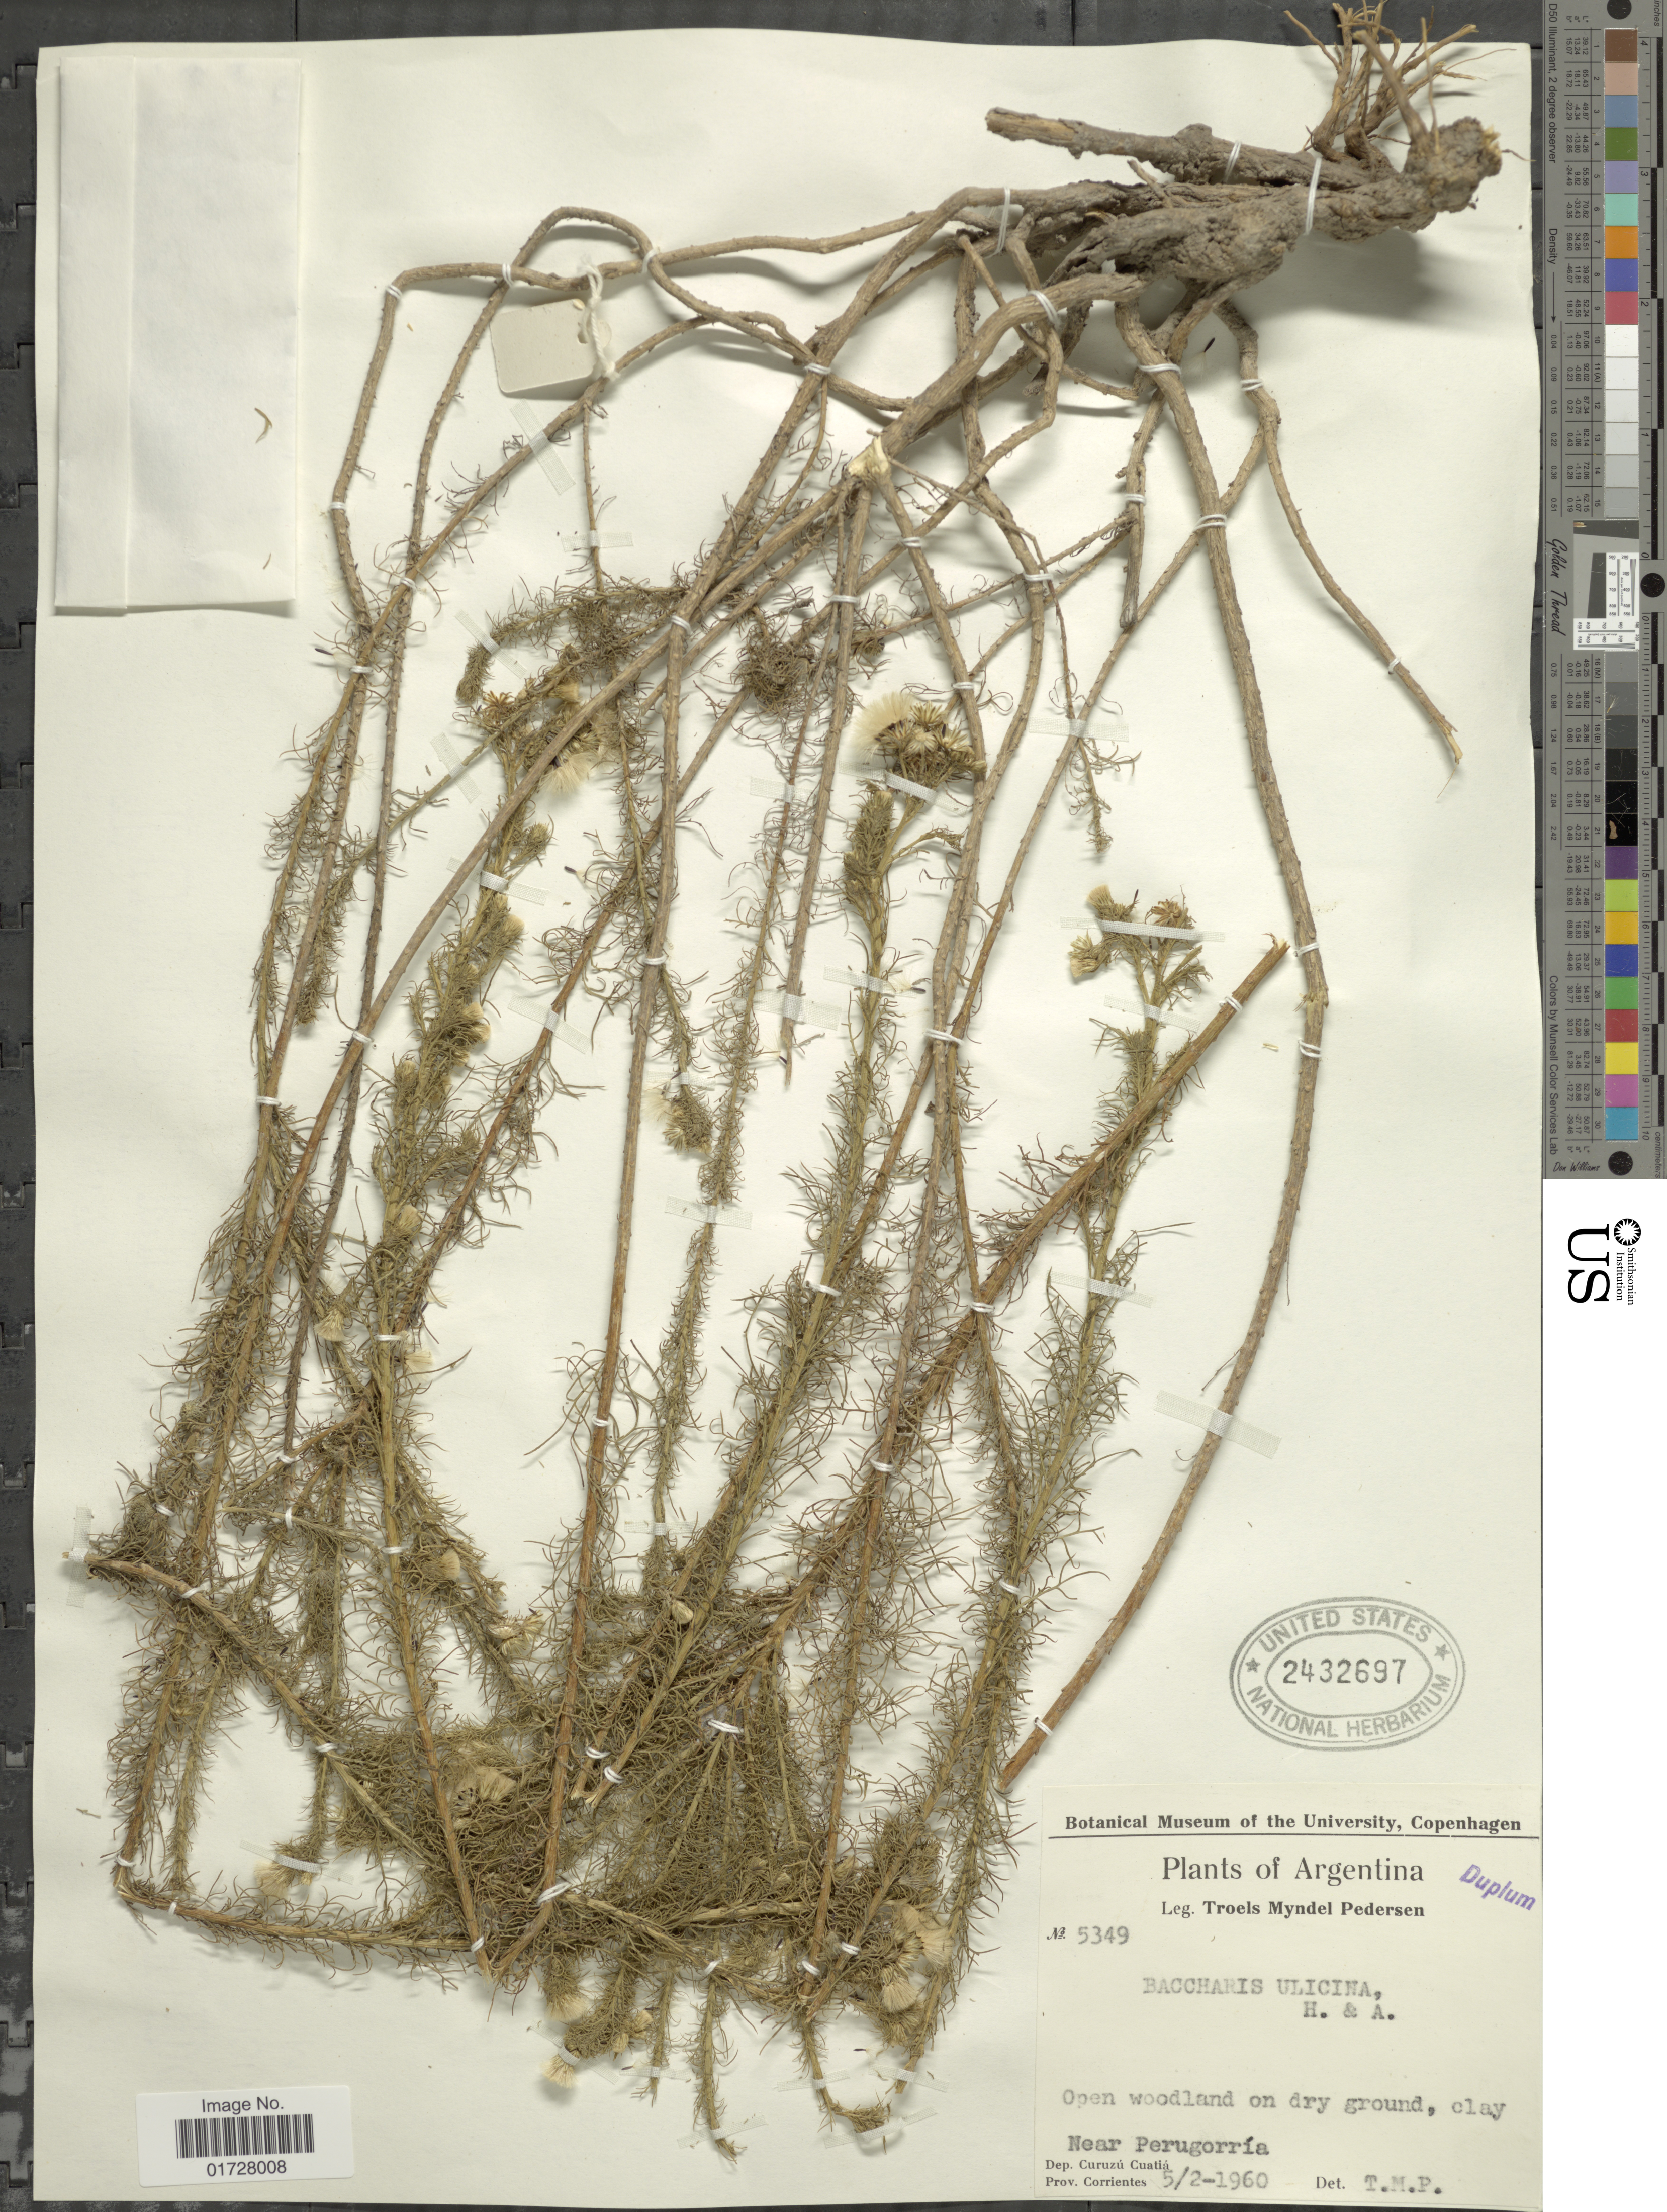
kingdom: Plantae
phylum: Tracheophyta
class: Magnoliopsida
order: Asterales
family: Asteraceae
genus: Baccharis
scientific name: Baccharis ulicina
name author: Hook. & Arn.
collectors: T. Pederson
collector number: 5349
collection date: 1960-02-05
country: Argentina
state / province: Corrientes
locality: Near Perugorria, Dep. Curuzu Guatia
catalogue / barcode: US 2432697